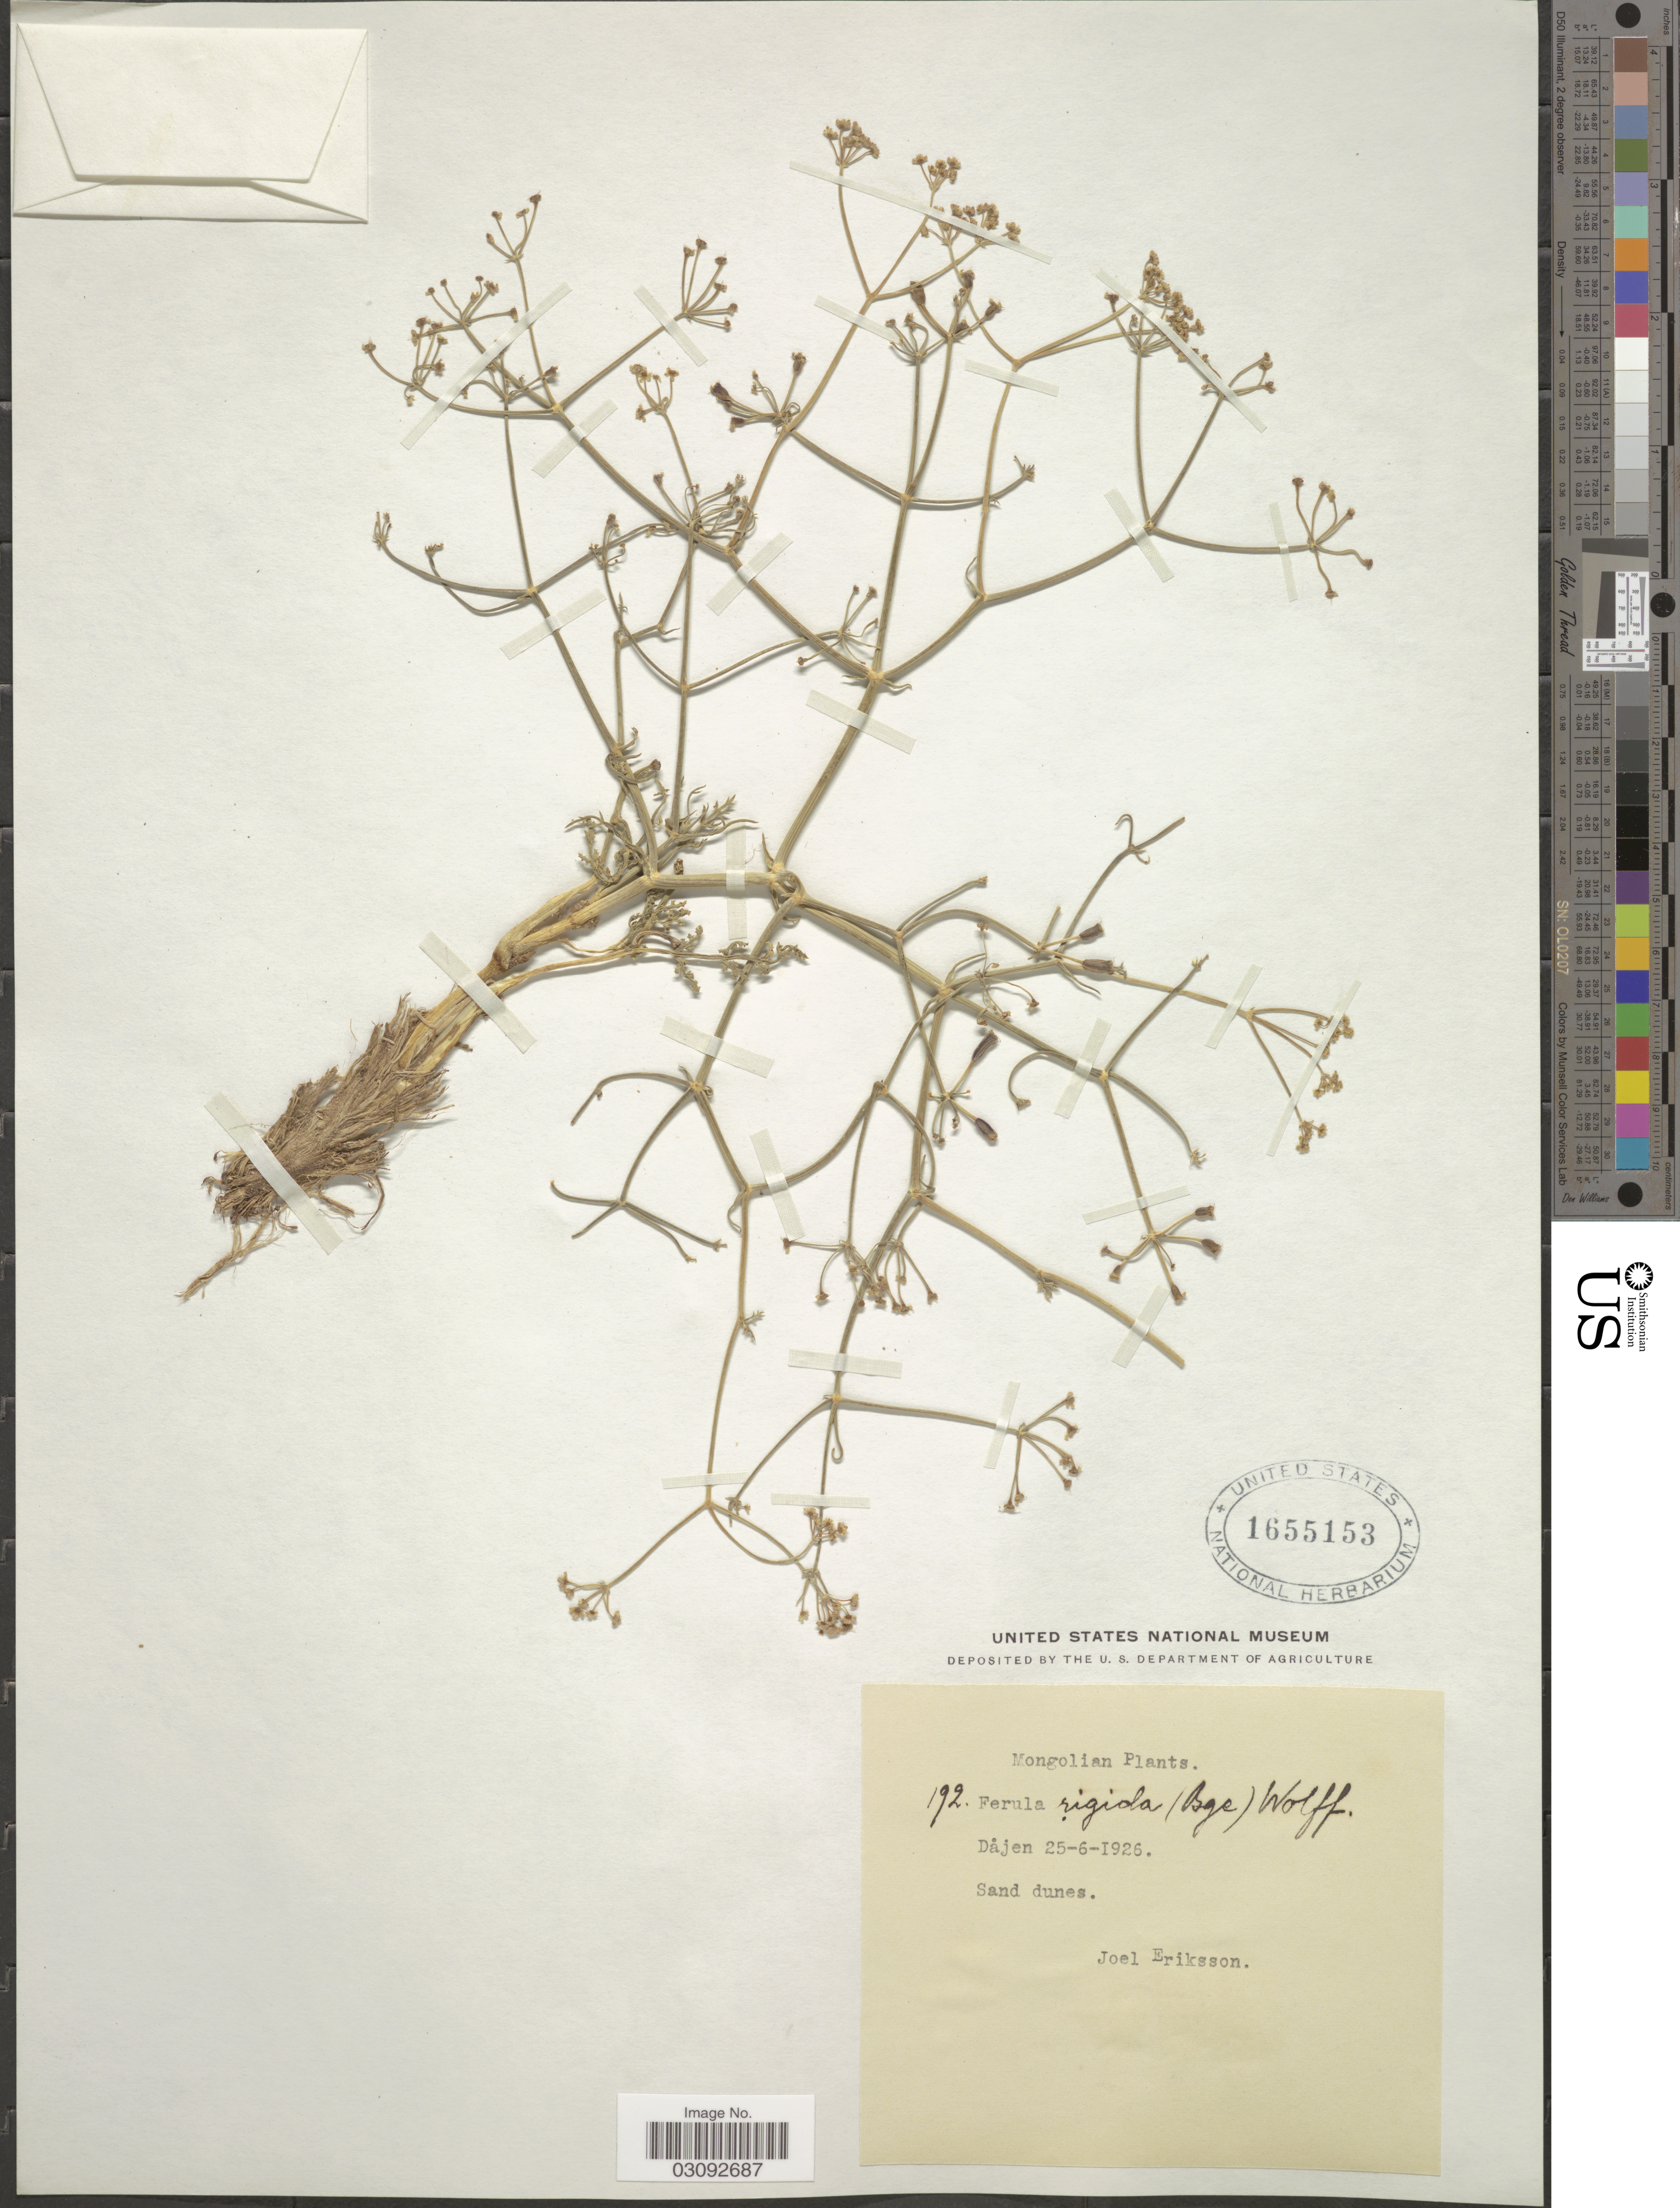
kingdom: Plantae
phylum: Tracheophyta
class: Magnoliopsida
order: Apiales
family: Apiaceae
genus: Ferula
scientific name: Ferula rigida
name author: Ten.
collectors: J. Eriksson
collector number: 192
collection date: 1926-06-25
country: Mongolia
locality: Dajen, sand dunes.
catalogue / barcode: US 1655153